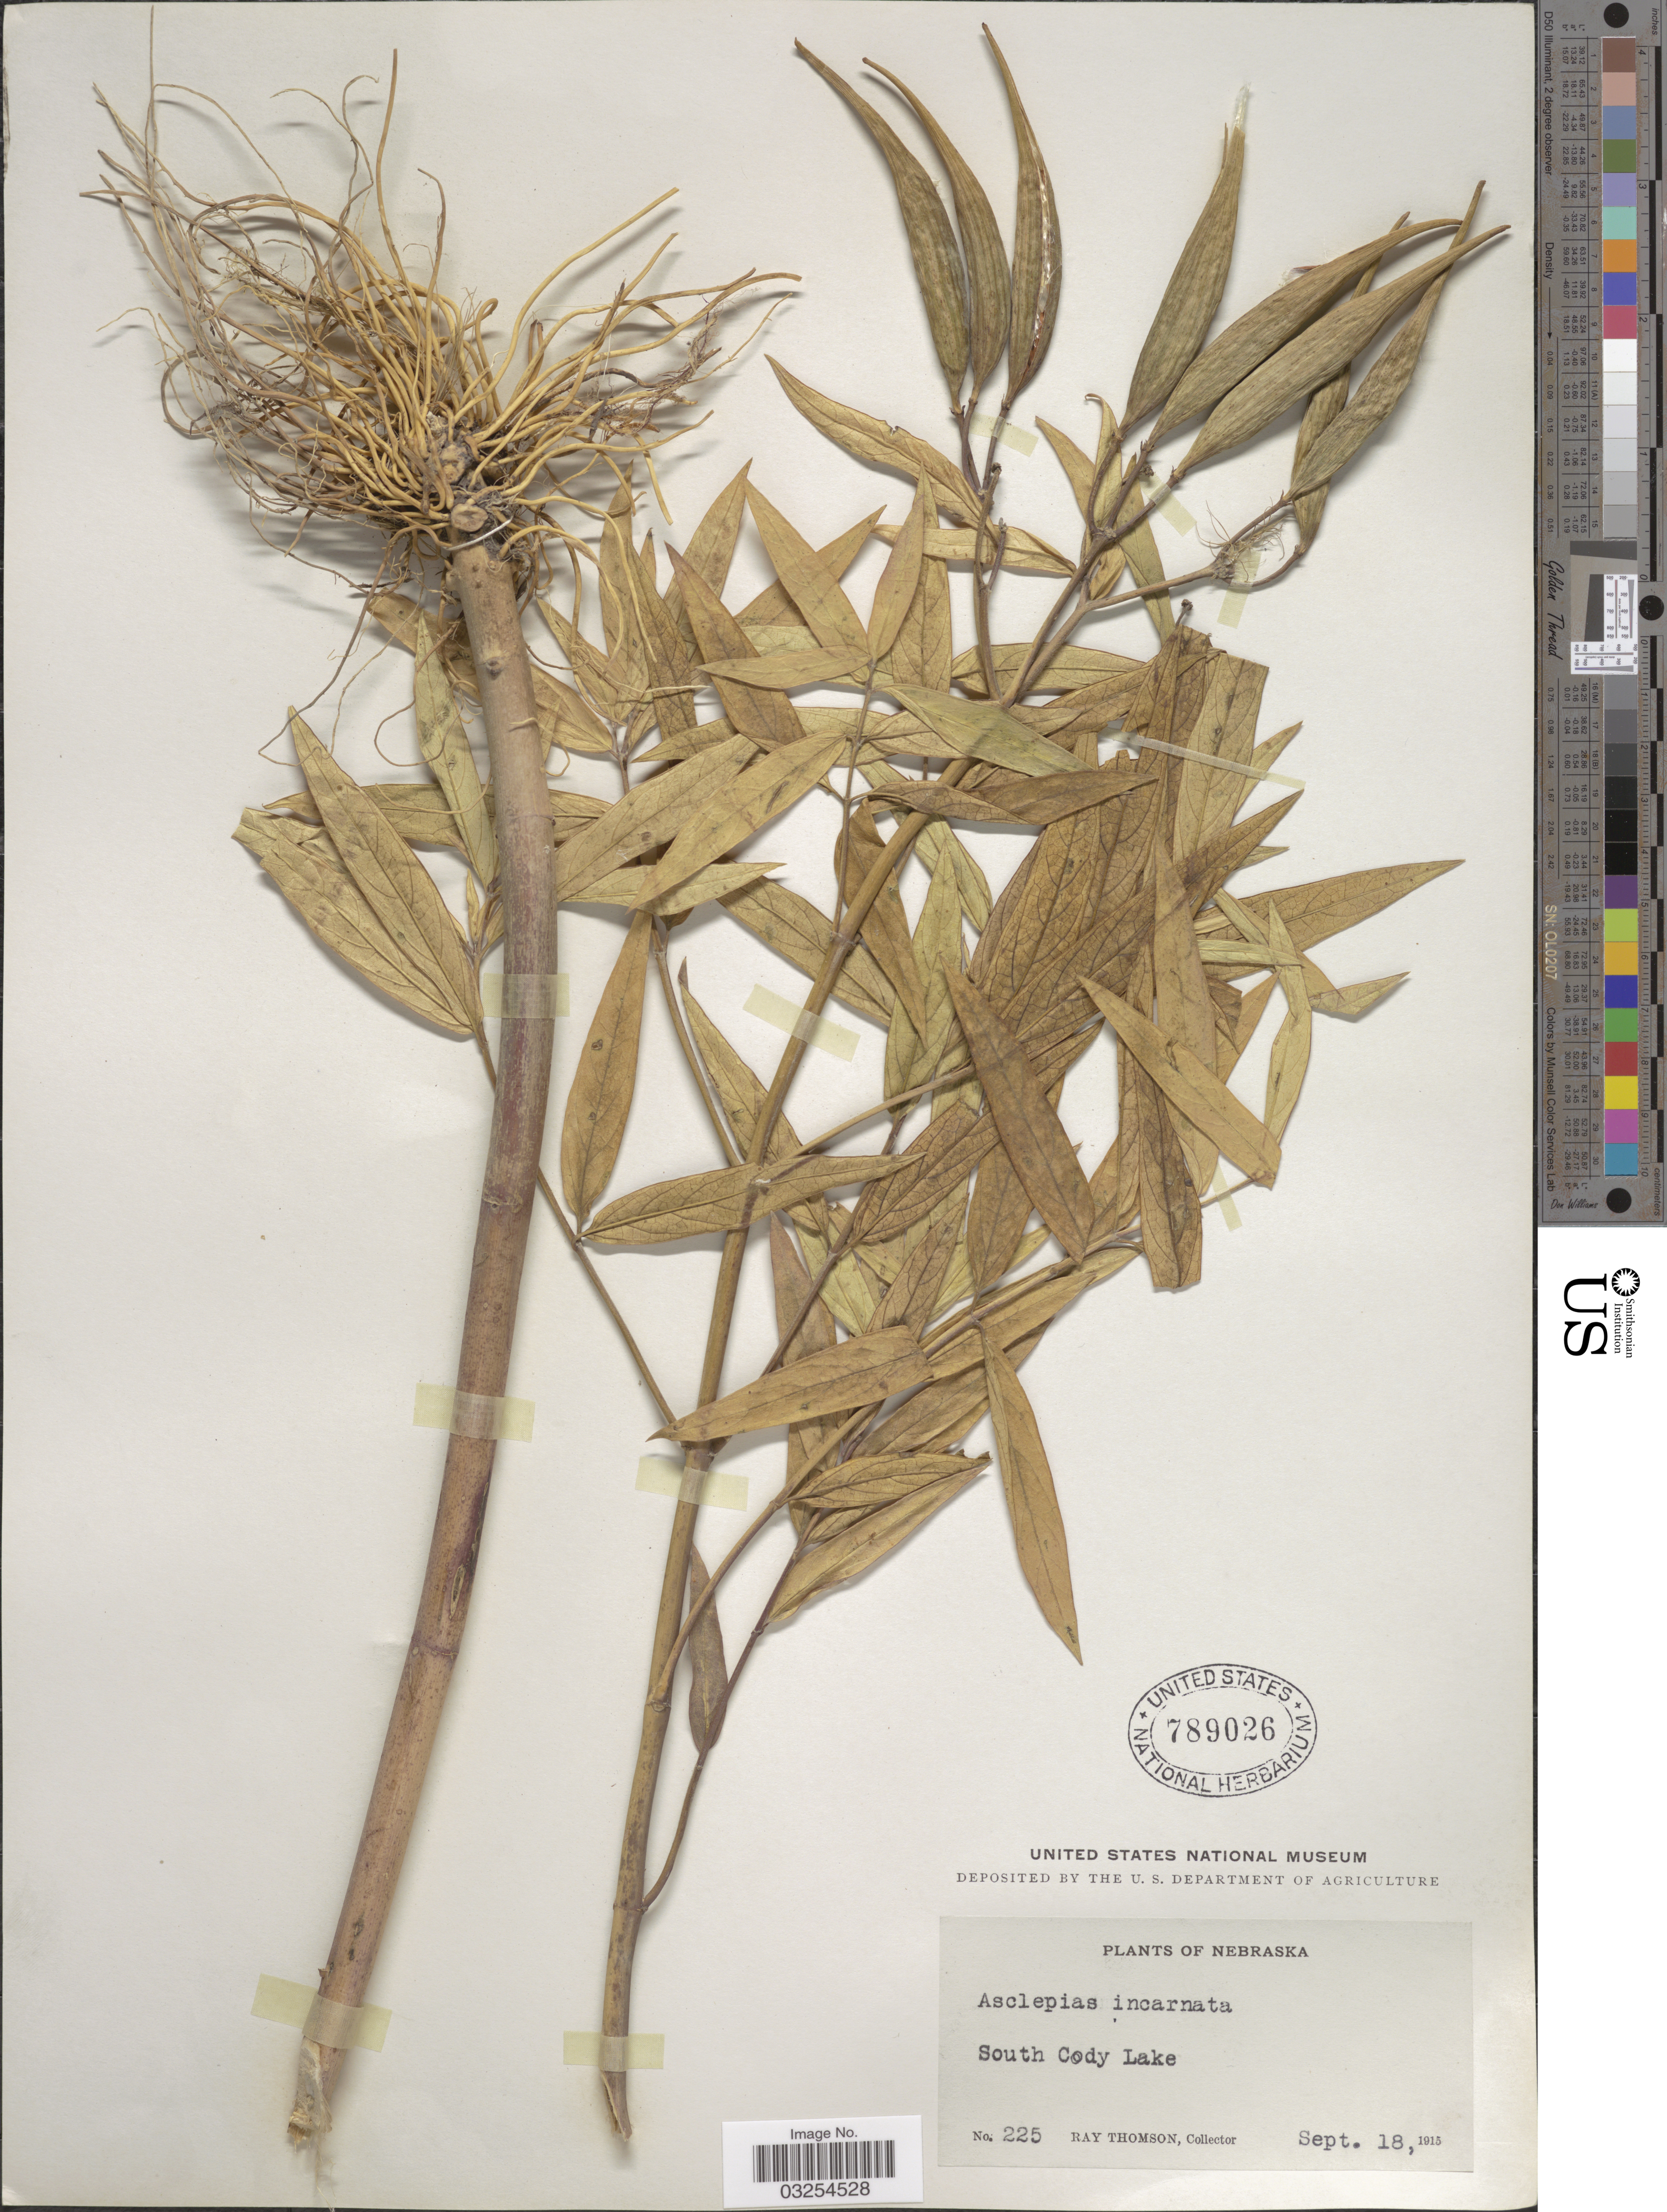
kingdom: Plantae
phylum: Tracheophyta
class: Magnoliopsida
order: Gentianales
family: Apocynaceae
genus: Asclepias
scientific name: Asclepias incarnata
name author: L.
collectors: R. Thomson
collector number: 225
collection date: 1915-09-18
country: United States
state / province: Nebraska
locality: South Cody Lake.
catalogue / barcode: US 789026